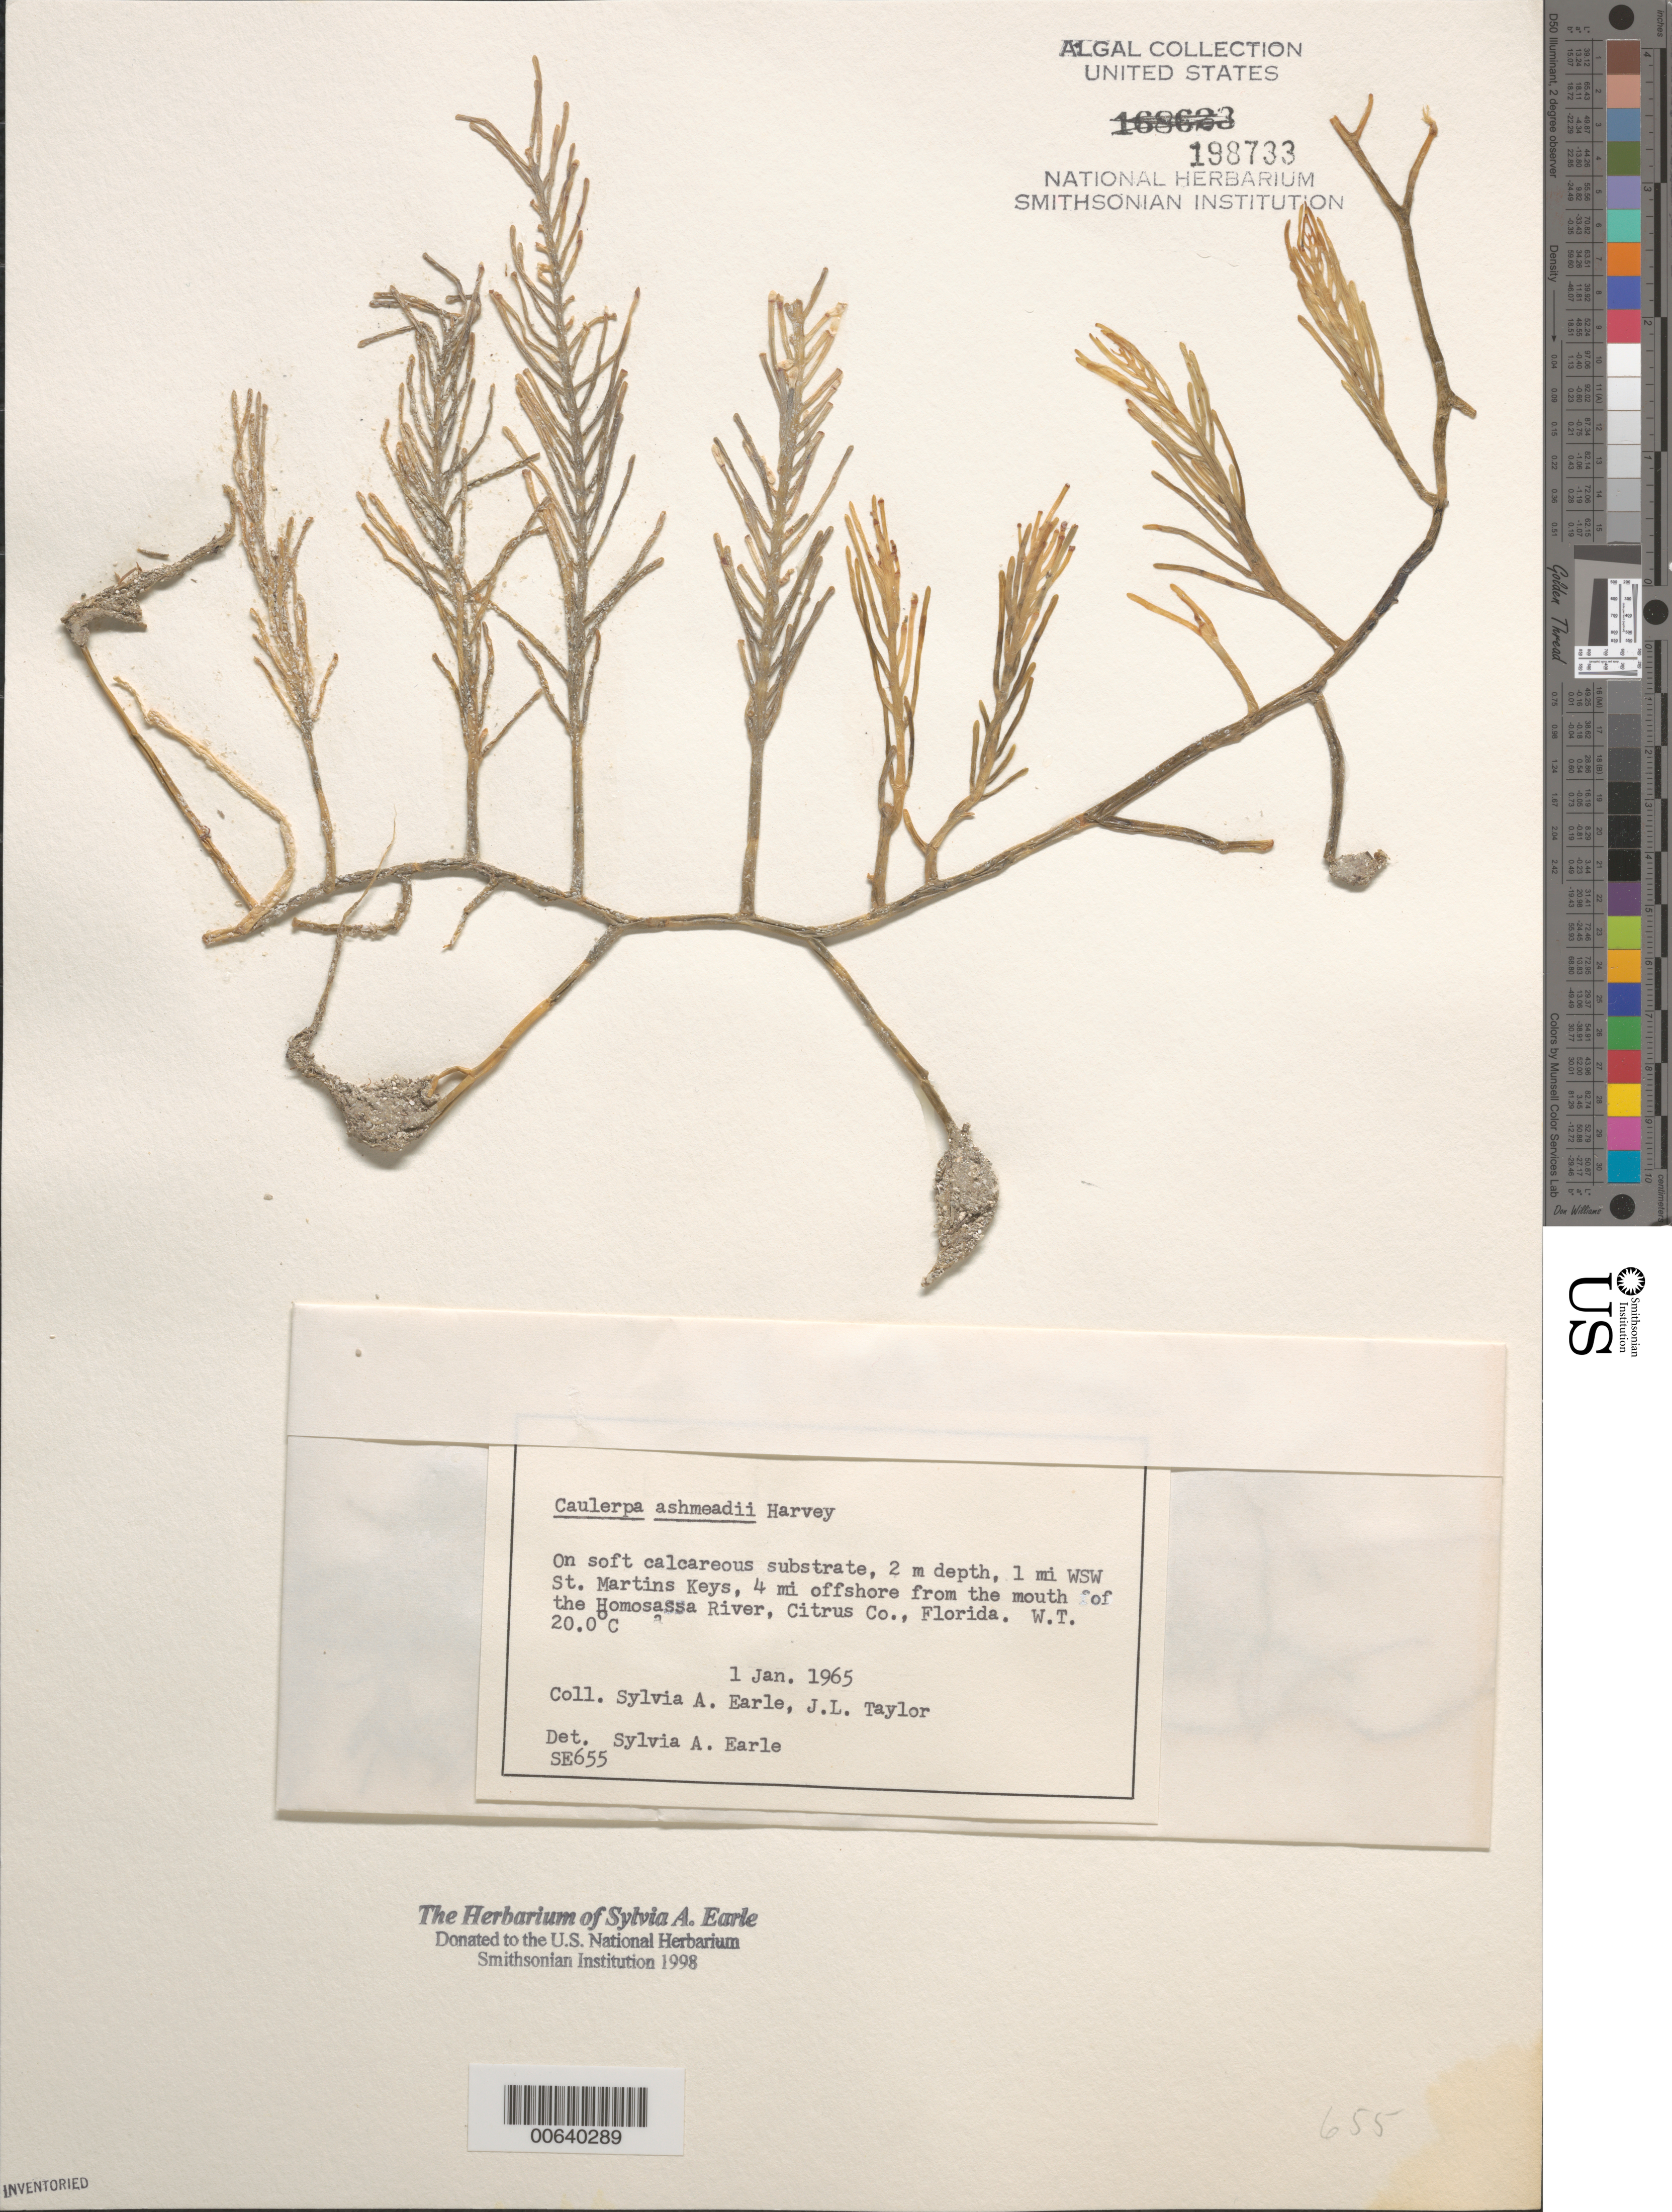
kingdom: Plantae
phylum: Chlorophyta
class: Ulvophyceae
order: Bryopsidales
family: Caulerpaceae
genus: Caulerpa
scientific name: Caulerpa ashmeadii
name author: Harv.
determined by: Earle, S. A.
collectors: S. A. Earle & J. L. Taylor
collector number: SE 655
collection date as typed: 01 Jan 1965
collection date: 1965-01-01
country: United States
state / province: Florida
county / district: Citrus County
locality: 4 miles off Homosassa River mouth, 1 mile west southwest of St. Martins Keys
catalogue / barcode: US 198733